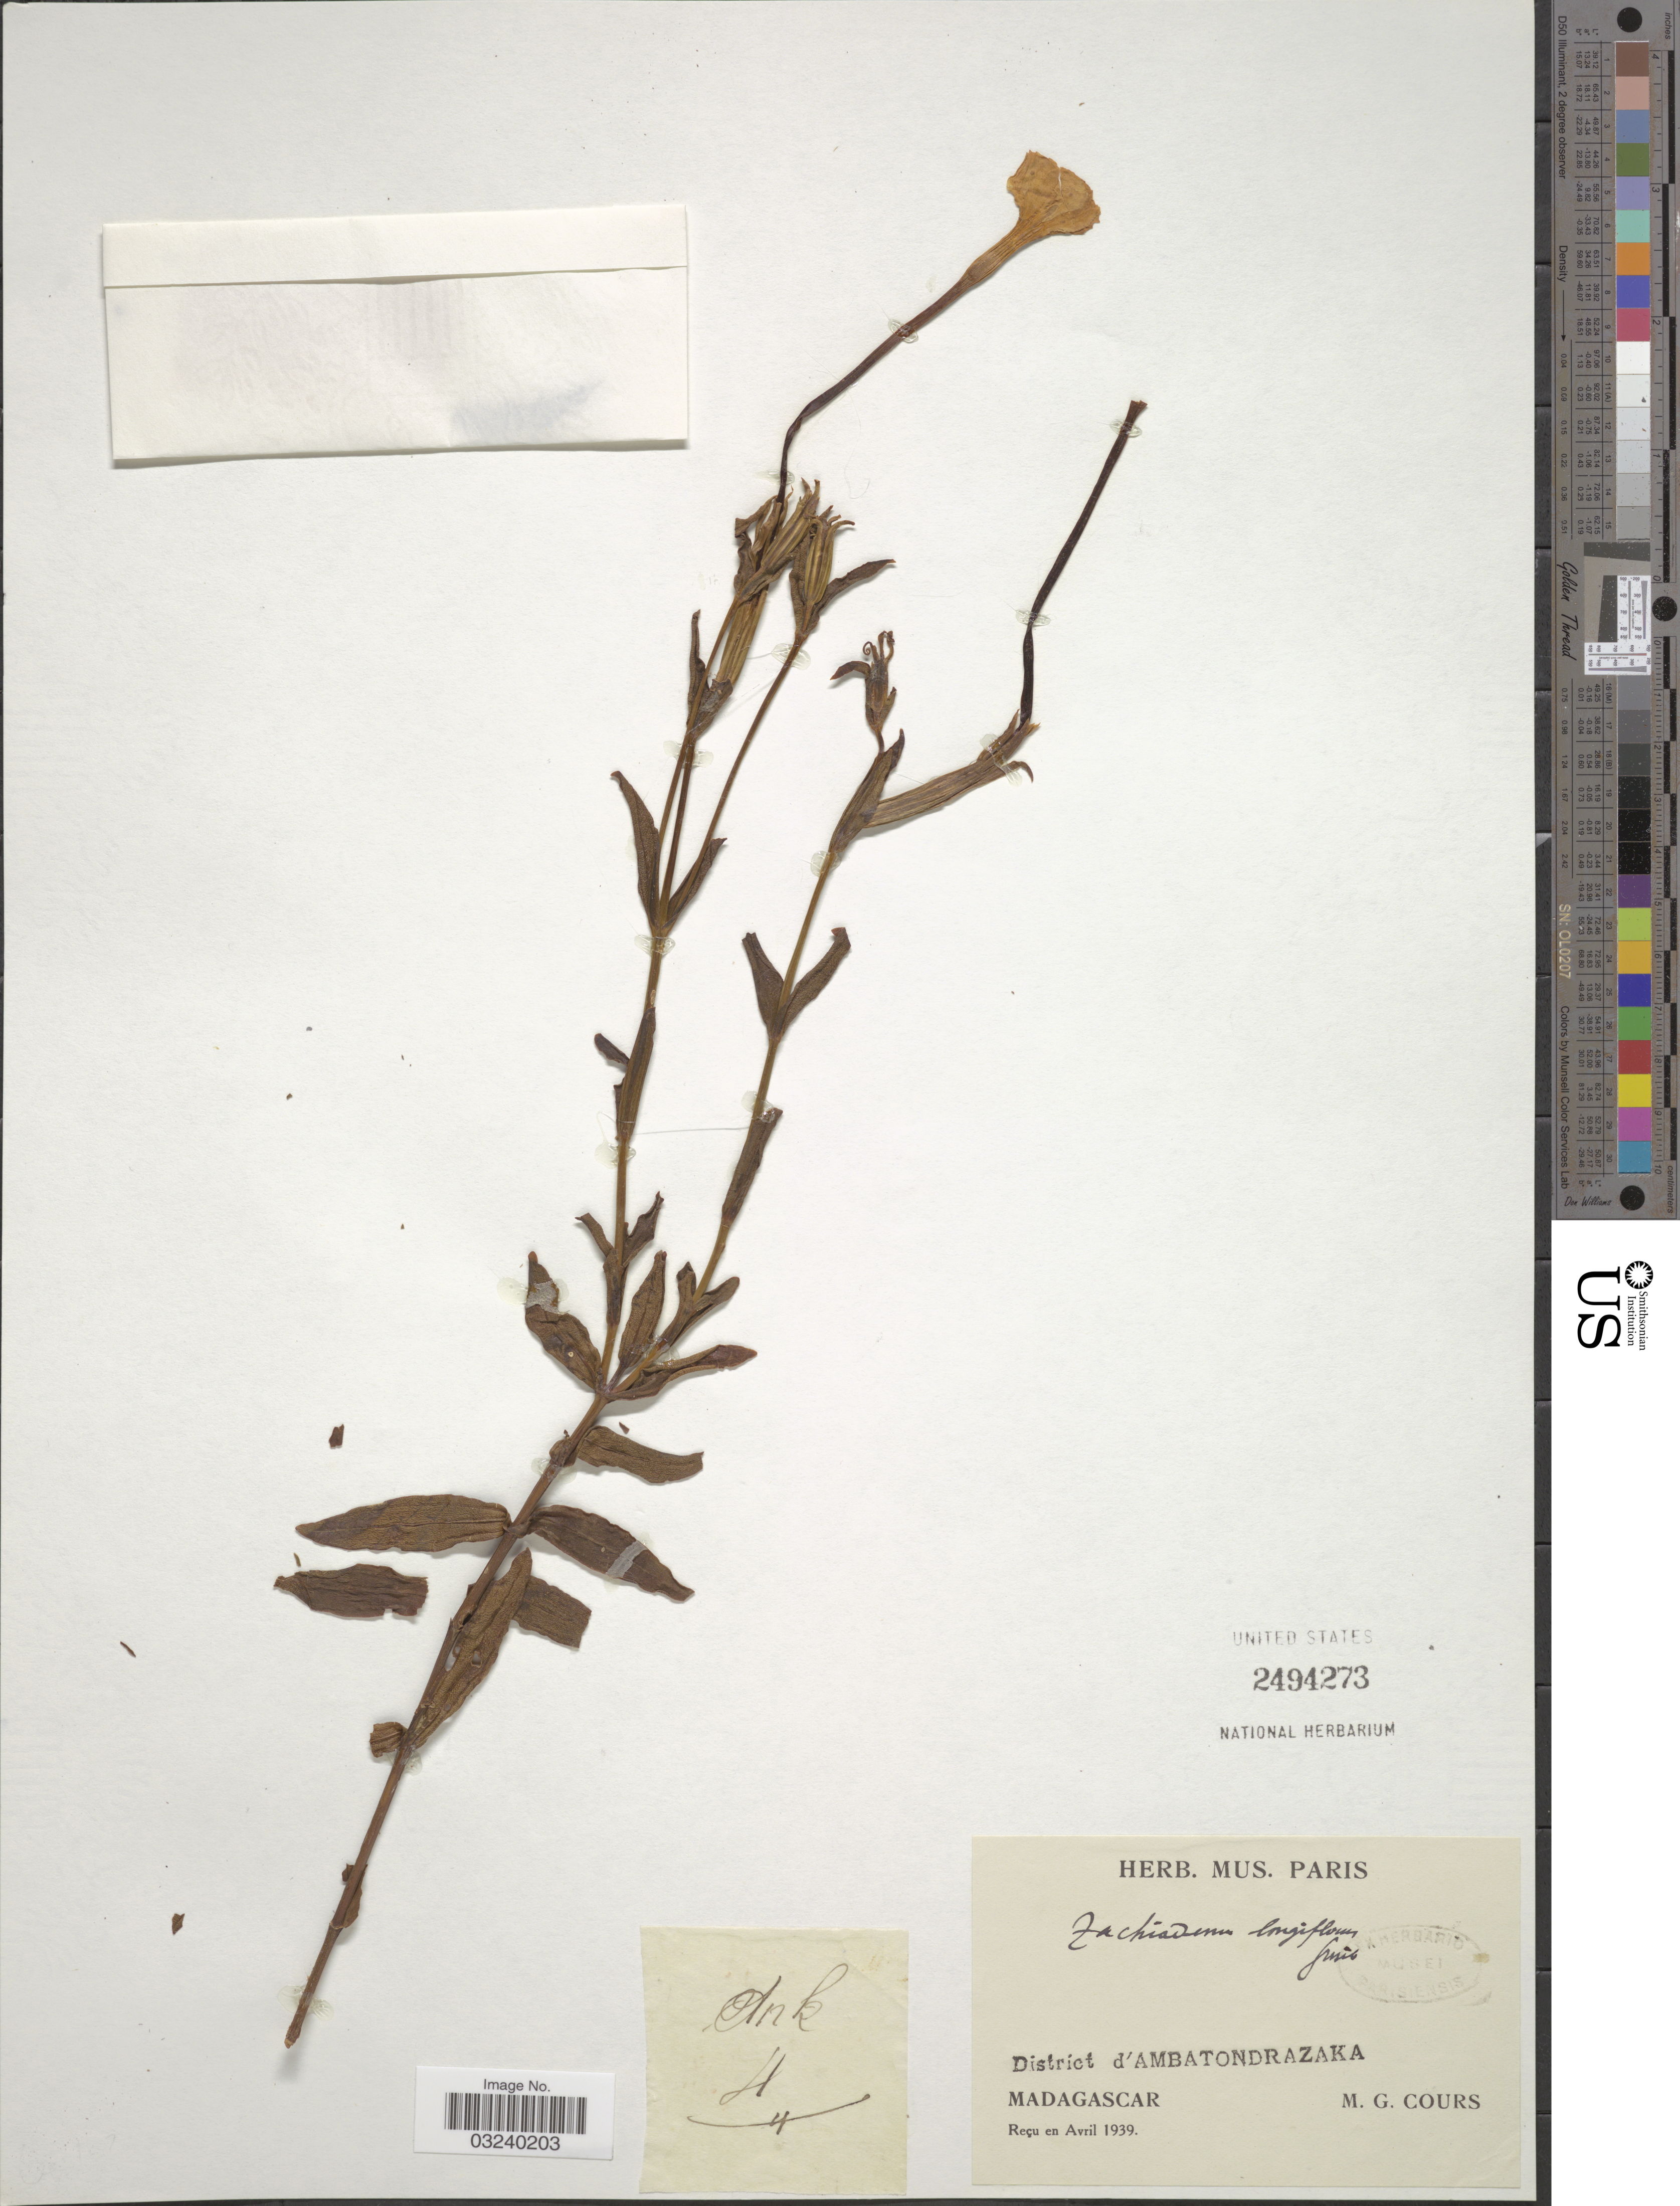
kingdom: Plantae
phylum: Tracheophyta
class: Magnoliopsida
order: Gentianales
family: Gentianaceae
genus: Tachiadenus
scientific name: Tachiadenus longiflorus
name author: Griseb.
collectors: M. Cours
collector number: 4?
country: Madagascar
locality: District d'Ambatondrazaka.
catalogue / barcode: US 2494273